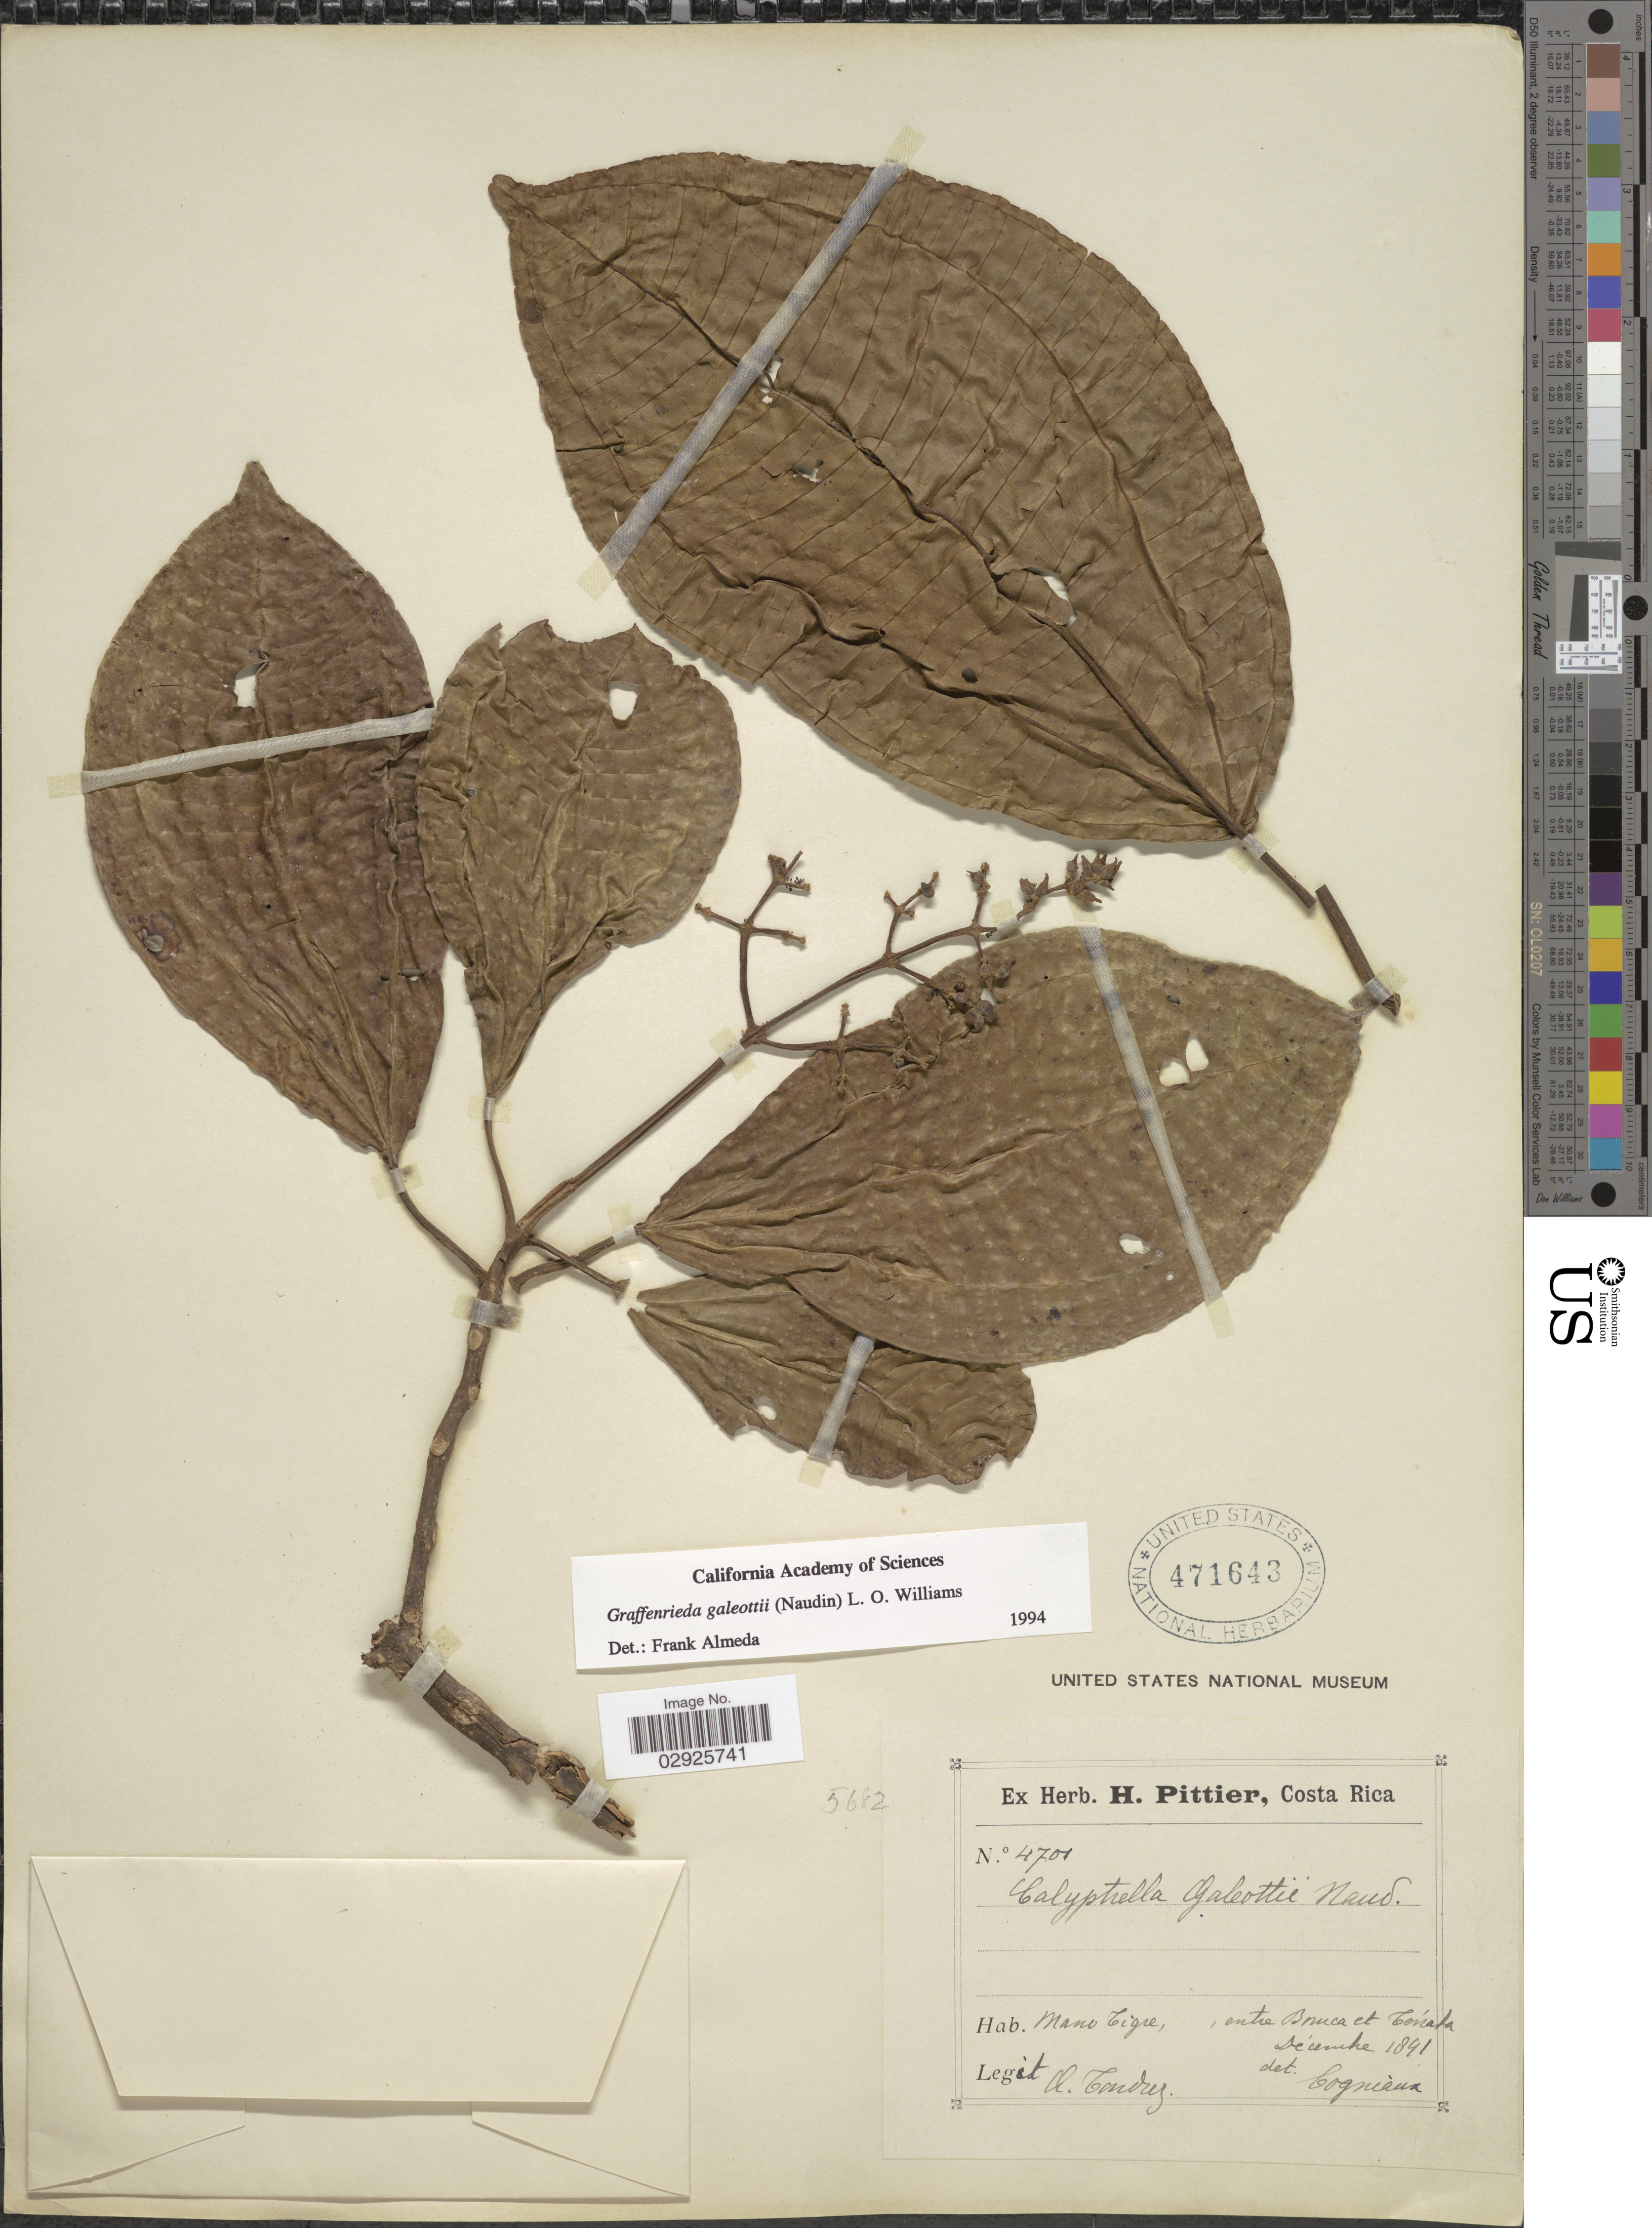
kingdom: Plantae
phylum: Tracheophyta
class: Magnoliopsida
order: Myrtales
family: Melastomataceae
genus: Graffenrieda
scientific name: Graffenrieda galeottii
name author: (Naudin) L.O. Williams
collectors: A. Tonduz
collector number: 4701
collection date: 1891-12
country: Costa Rica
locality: Mano Tigre, entre Boruca et Térraba.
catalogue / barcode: US 471643